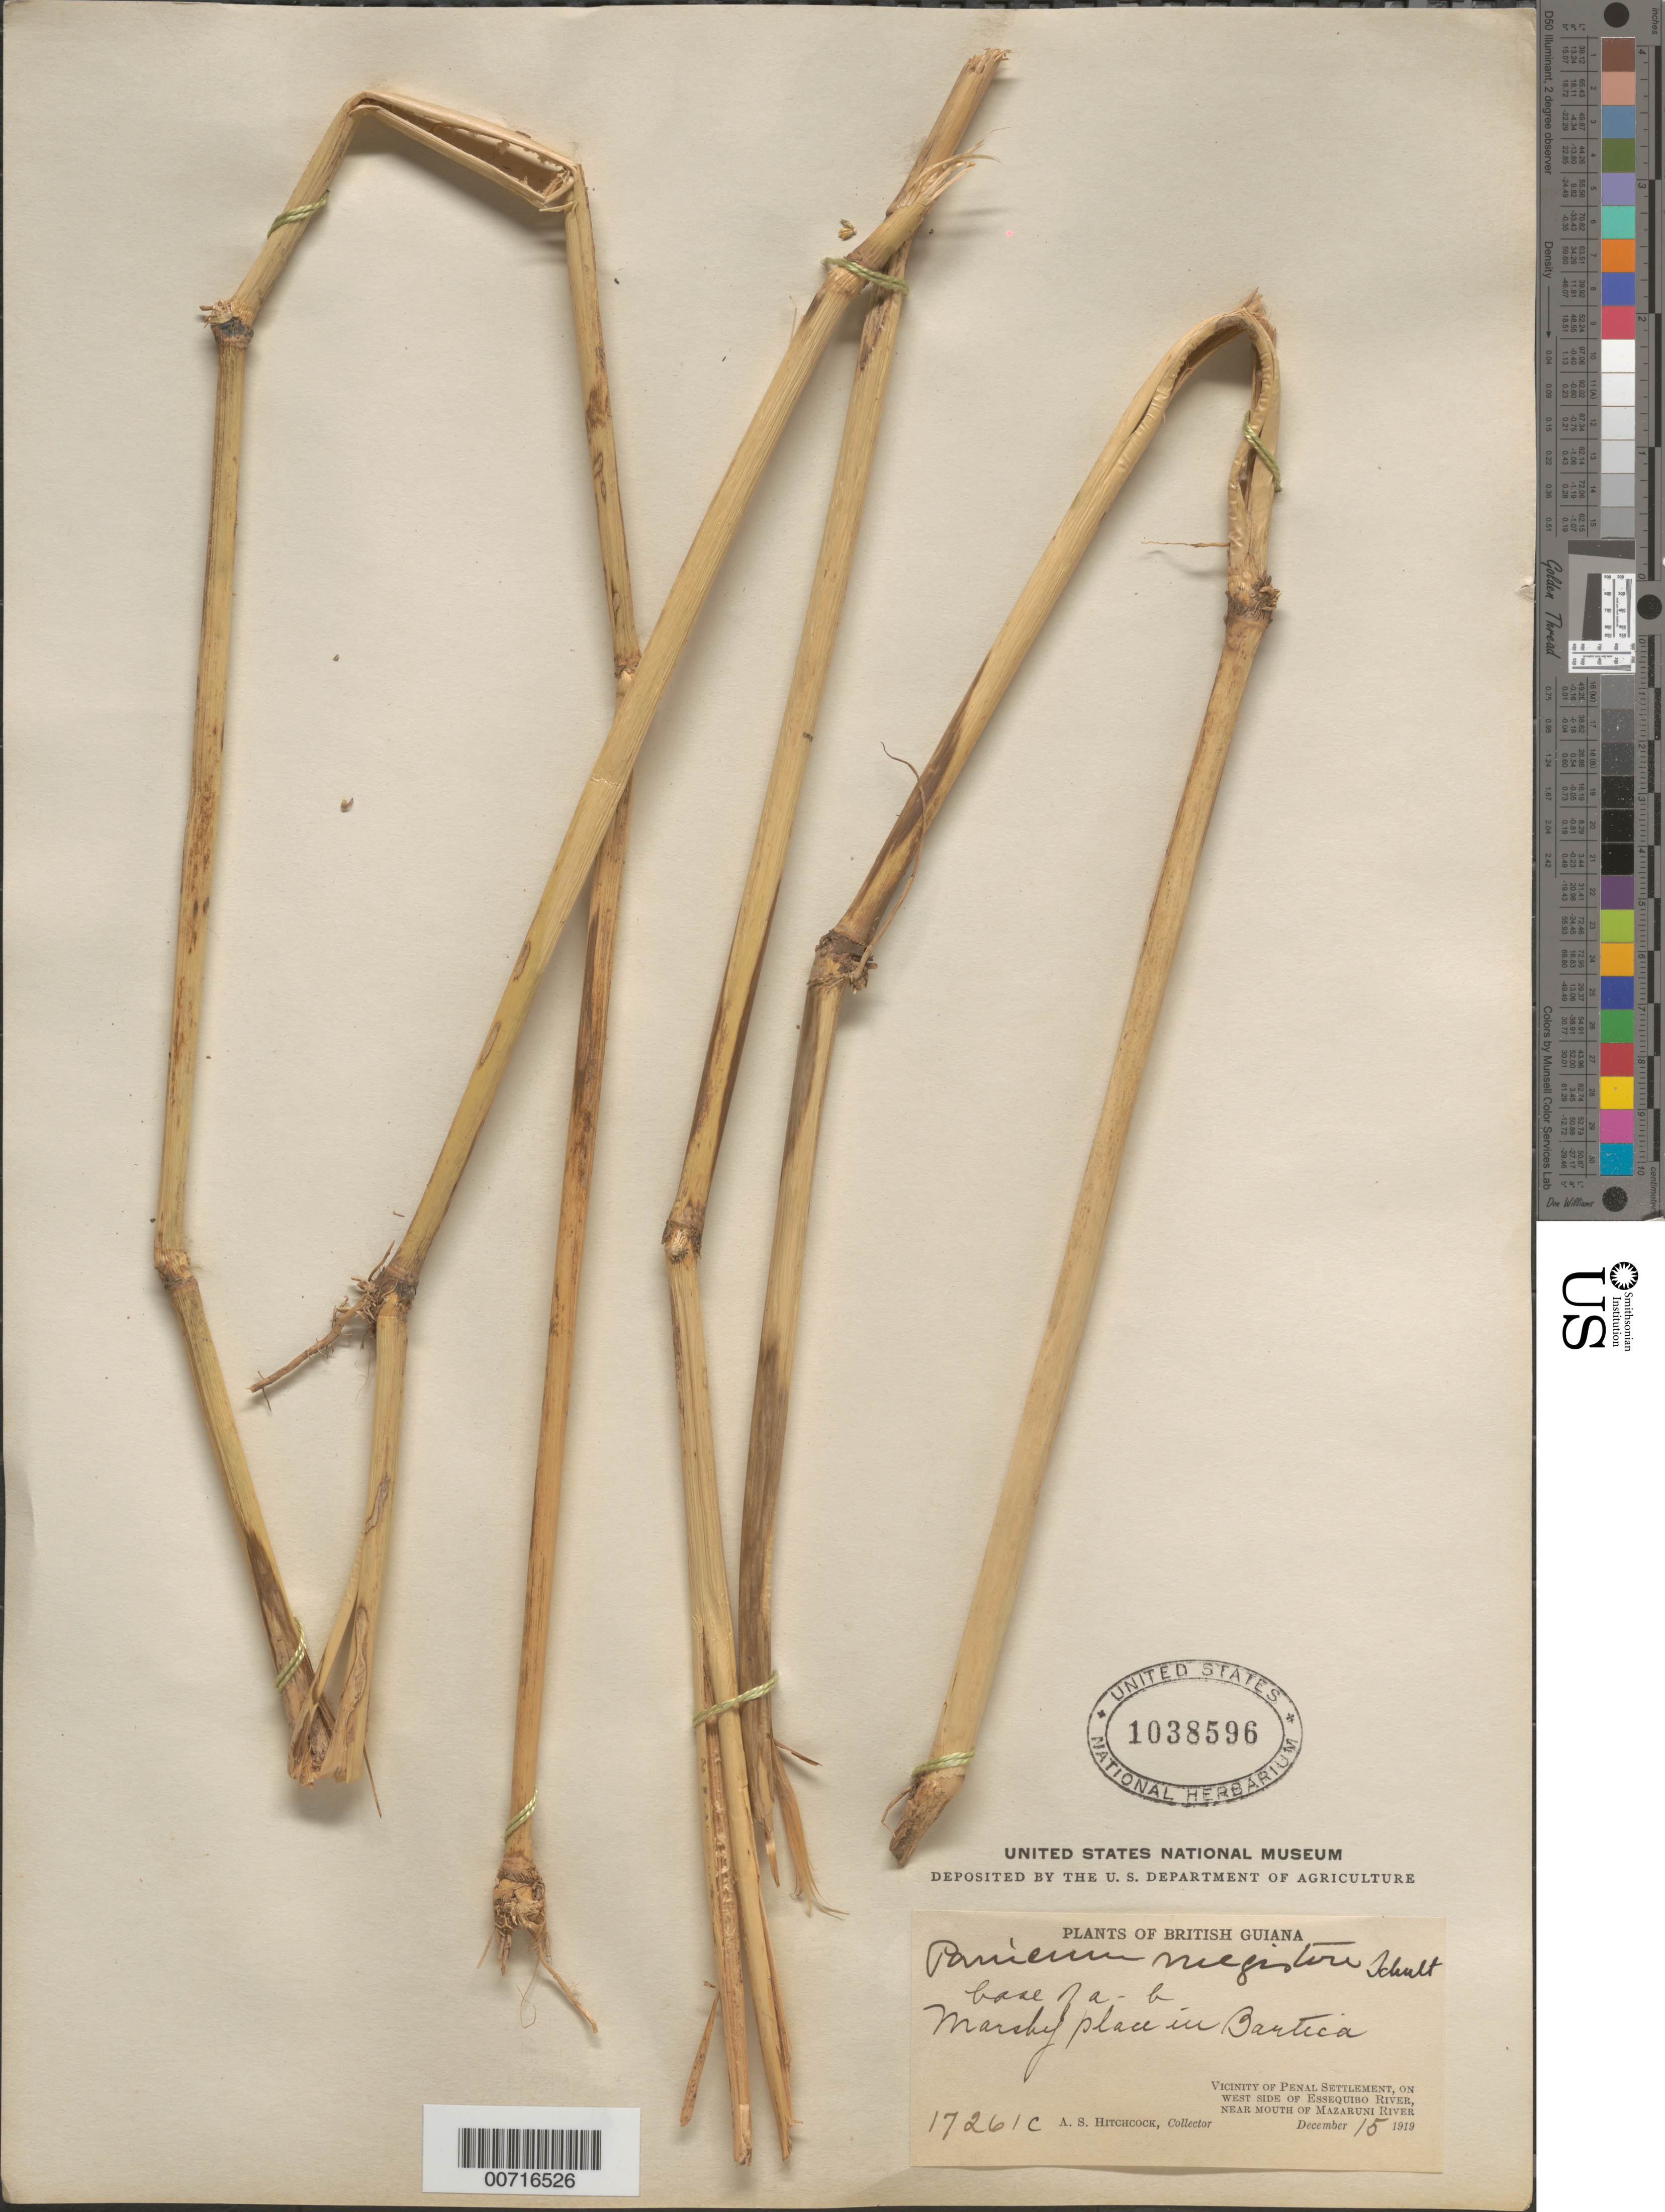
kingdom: Plantae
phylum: Tracheophyta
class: Liliopsida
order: Poales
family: Poaceae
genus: Stephostachys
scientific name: Stephostachys mertensii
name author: (Roth) Zuloaga & Marrone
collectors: A. S. Hitchcock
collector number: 17261 c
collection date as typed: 15-Dec-19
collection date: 1919-12-15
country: Guyana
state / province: Cuyuni-Mazaruni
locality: Bartica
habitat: Marshy places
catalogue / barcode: US 1038596